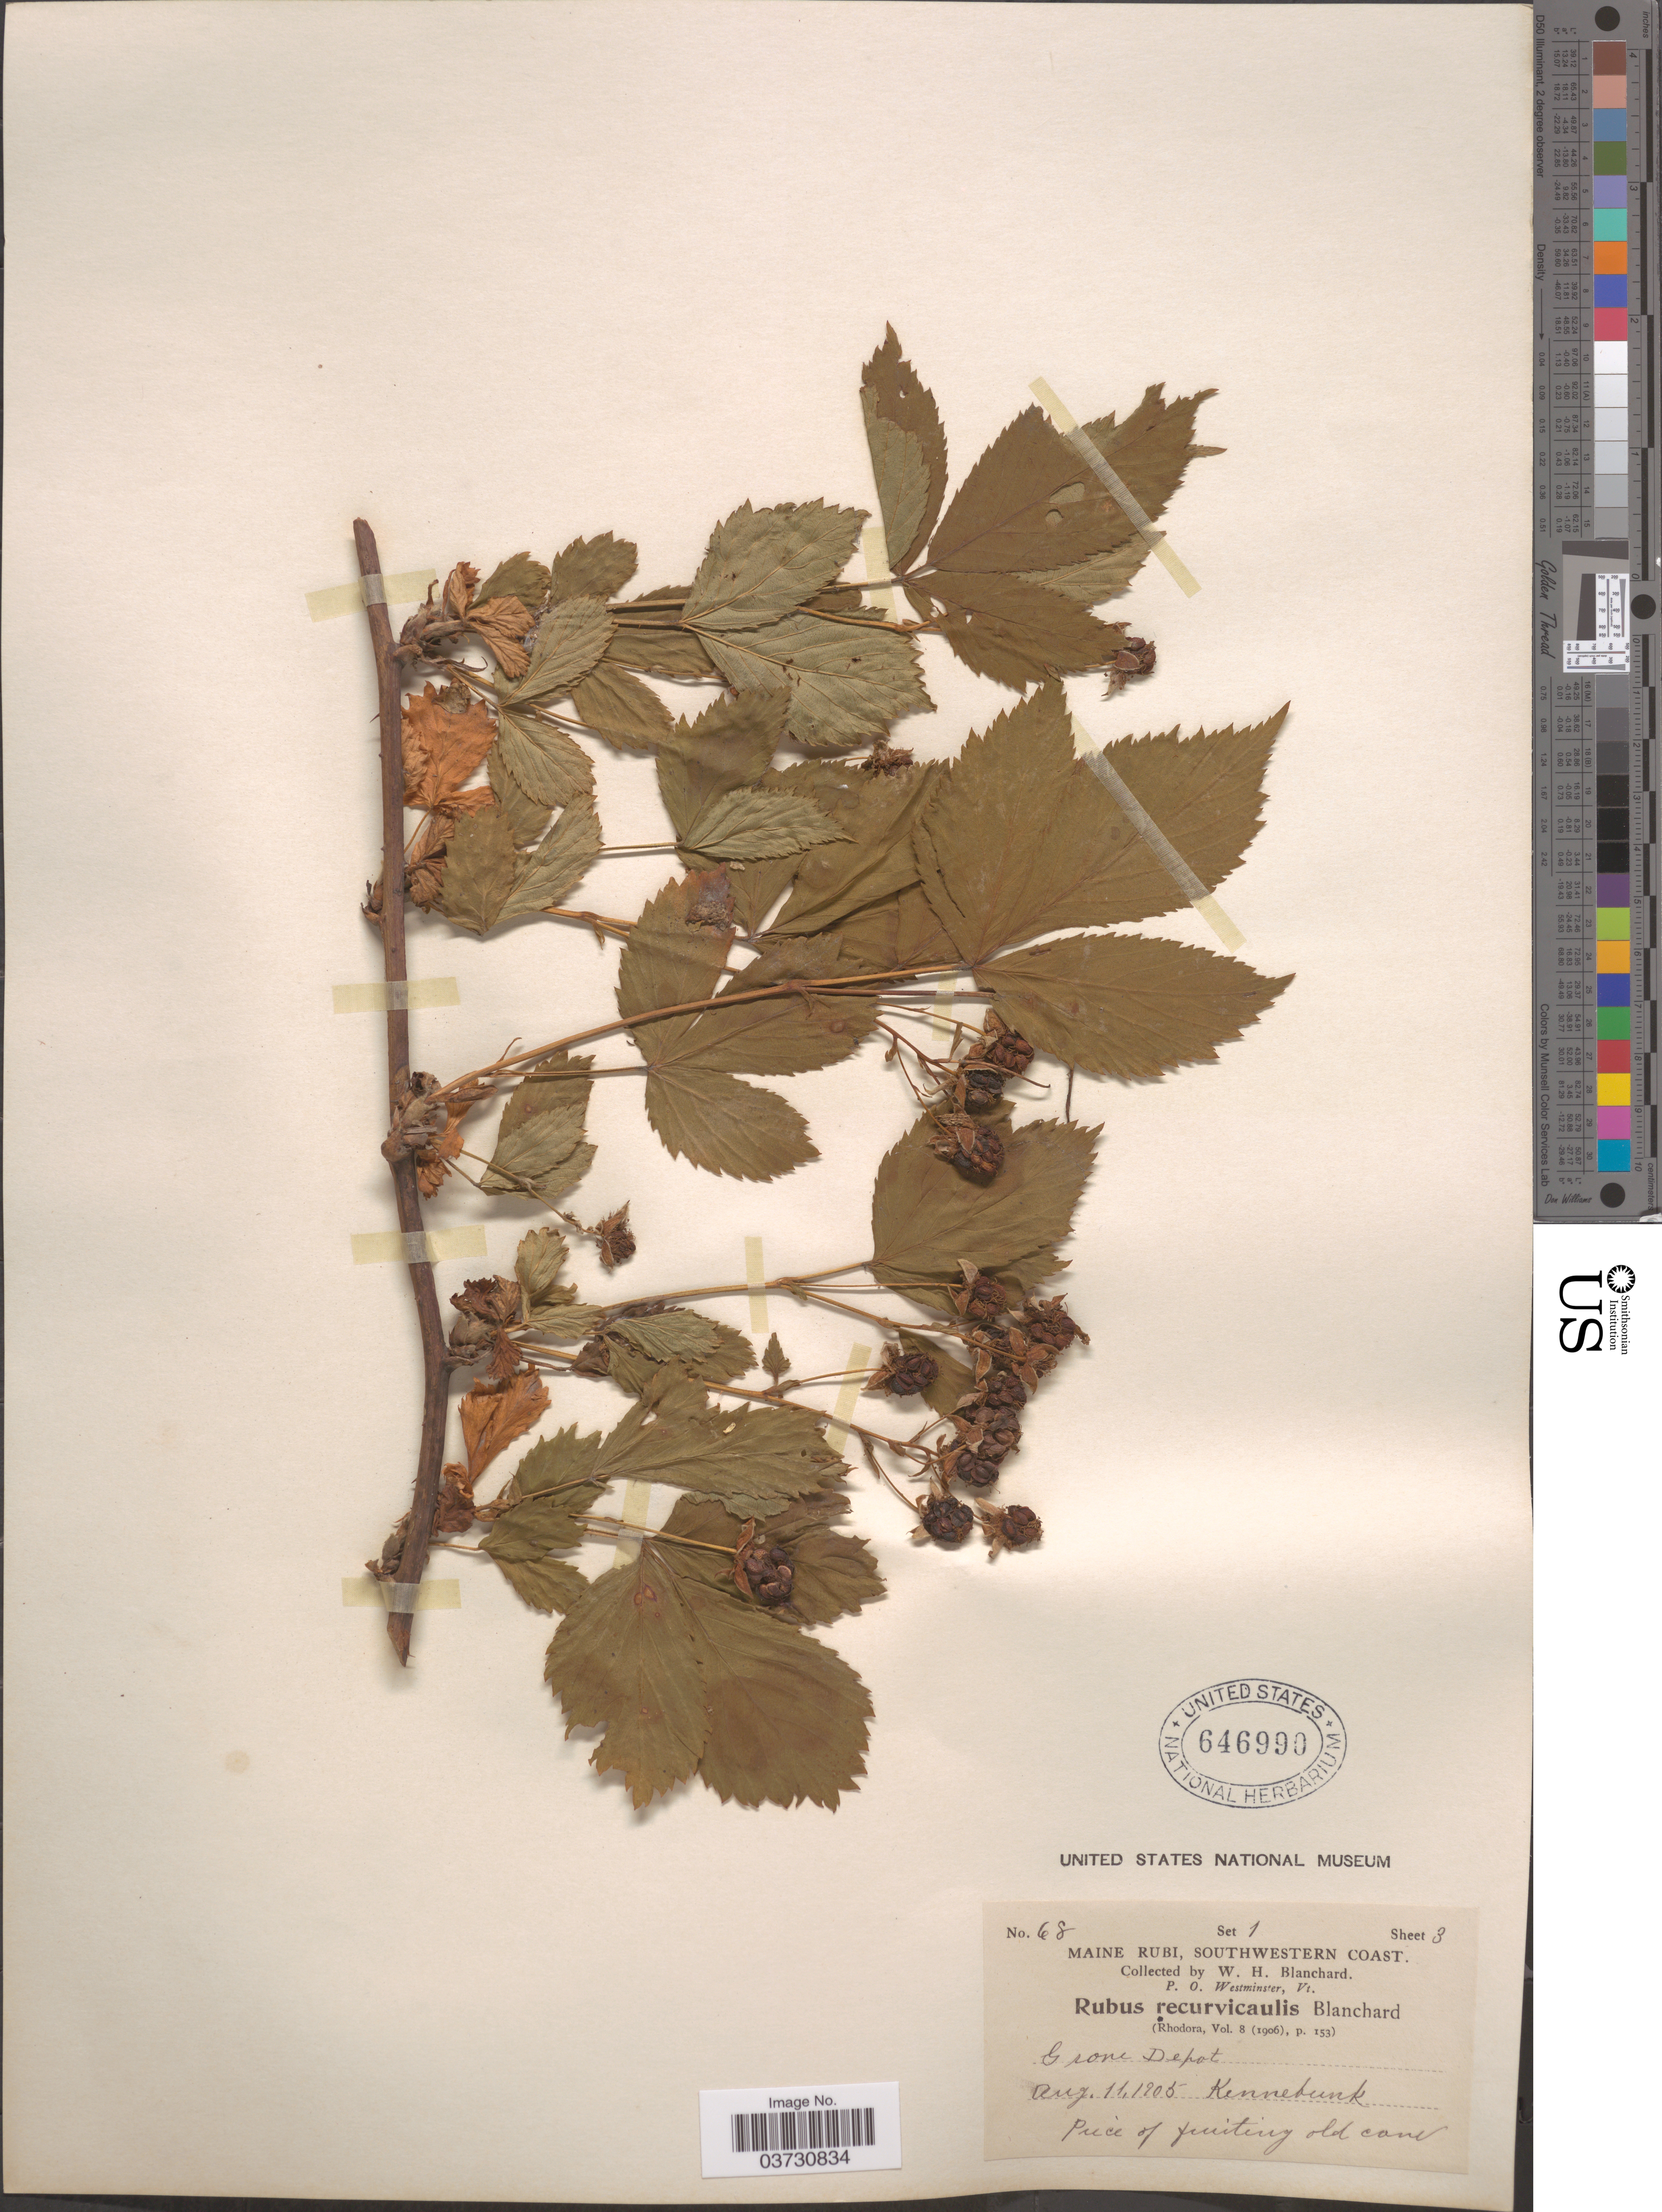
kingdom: Plantae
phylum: Tracheophyta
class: Magnoliopsida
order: Rosales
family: Rosaceae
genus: Rubus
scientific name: Rubus pergratus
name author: Blanch.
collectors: W. H. Blanchard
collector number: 68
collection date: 1905-08-11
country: United States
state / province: Maine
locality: Maine Rubi, Southwestern Coast. Grone Depot. Kennebunk.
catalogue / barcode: US 646990